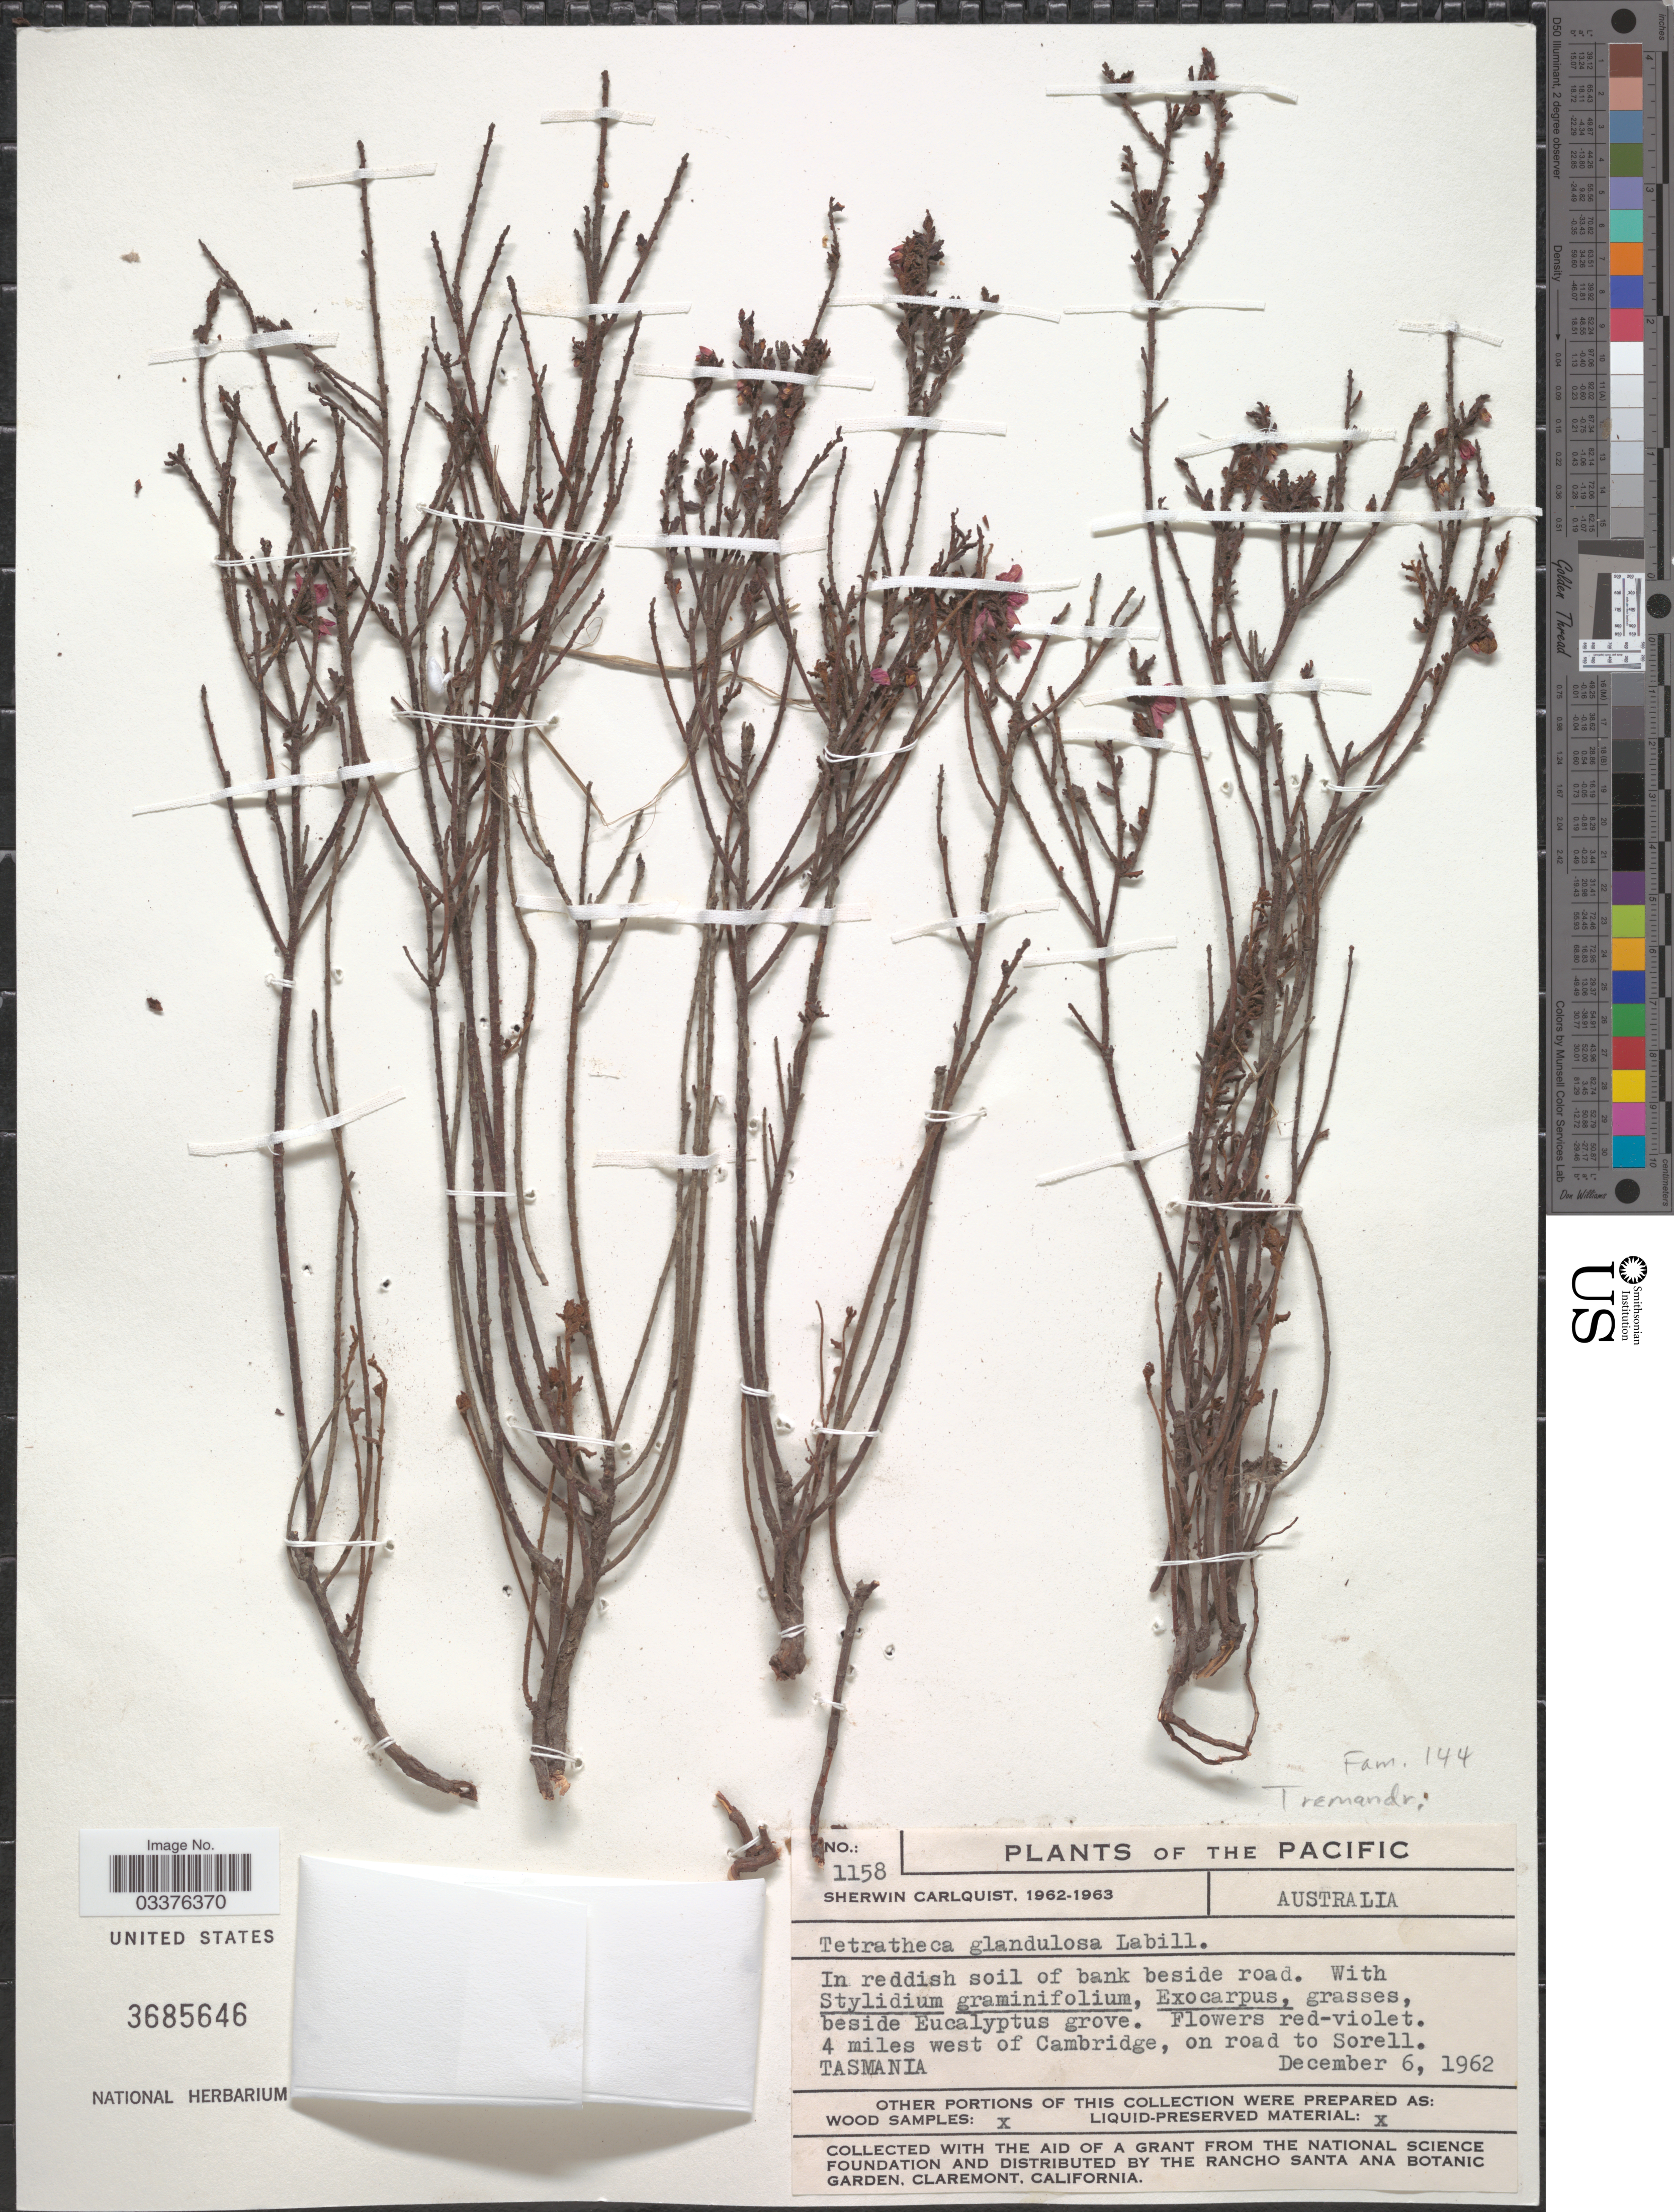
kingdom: Plantae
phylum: Tracheophyta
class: Magnoliopsida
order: Oxalidales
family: Elaeocarpaceae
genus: Tetratheca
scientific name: Tetratheca glandulosa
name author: Sm.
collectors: S. Carlquist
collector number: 1158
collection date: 1962-12-06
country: Australia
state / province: Tasmania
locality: The Pacific. 4 miles west of Cambridge, on road to Sorell.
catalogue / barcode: US 3685646